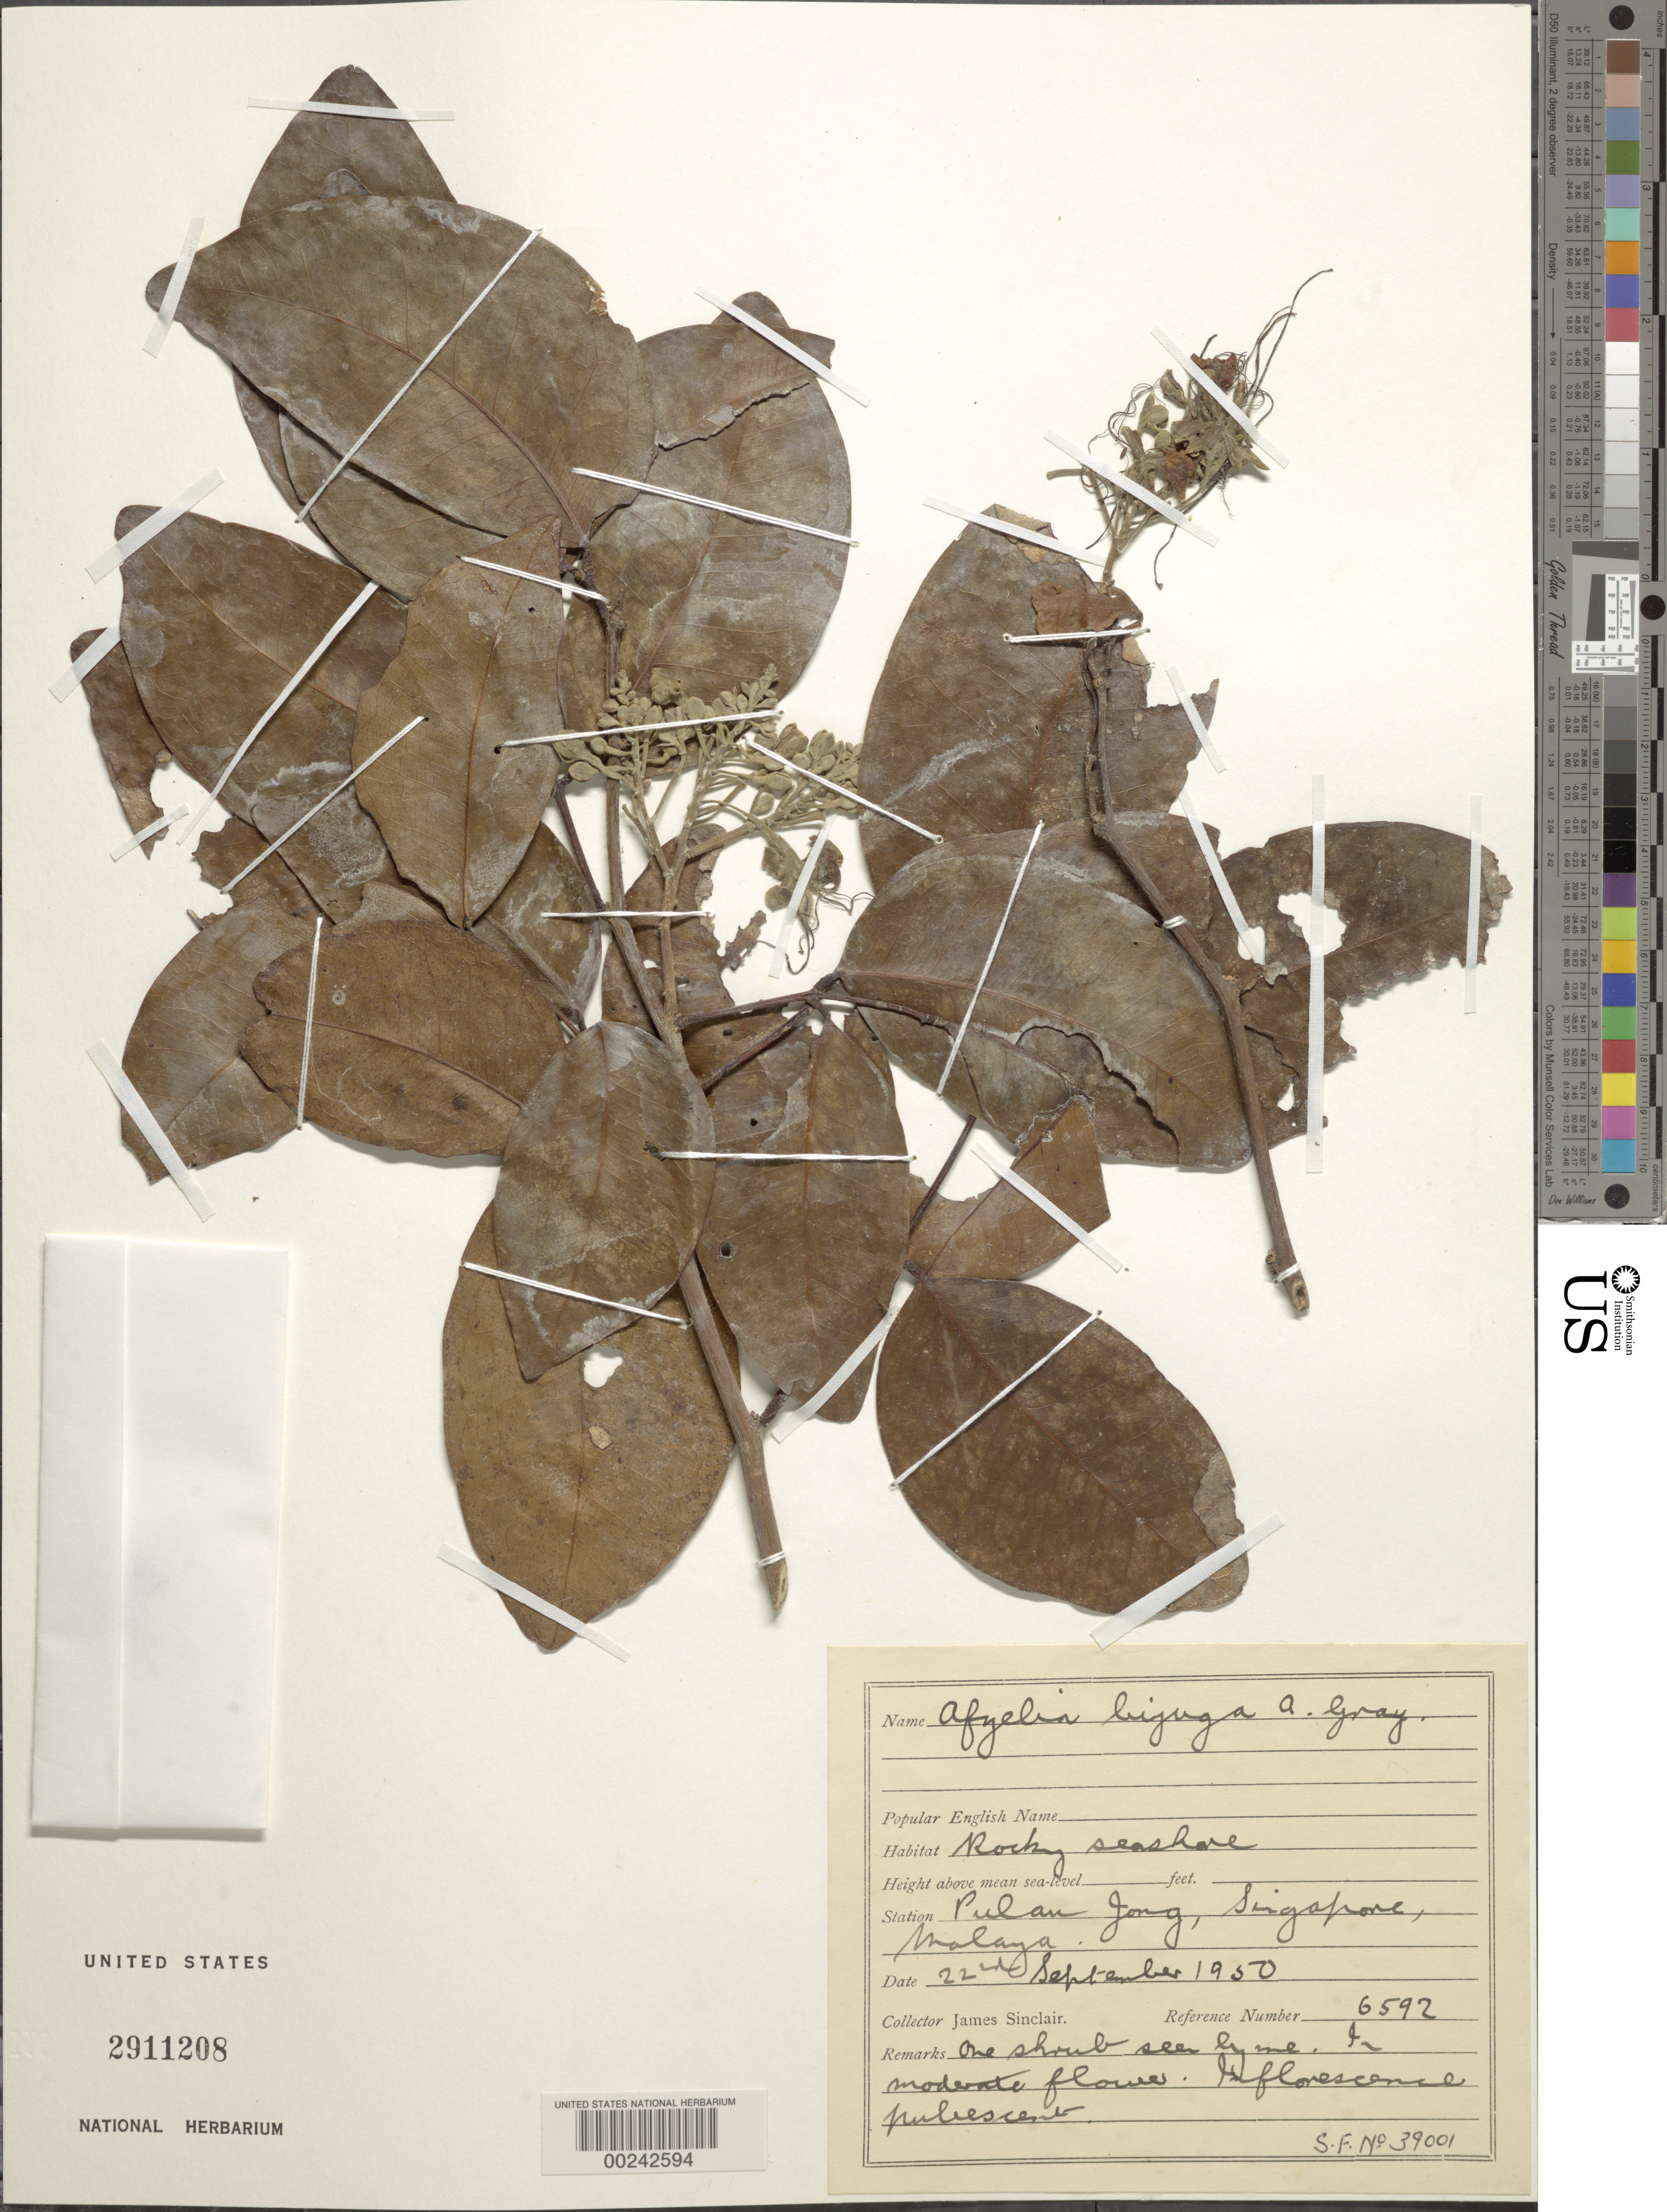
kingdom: Plantae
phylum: Tracheophyta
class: Magnoliopsida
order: Fabales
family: Fabaceae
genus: Afzelia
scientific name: Afzelia bijuga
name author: A. Gray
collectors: J. Sinclair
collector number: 6592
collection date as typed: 22 Sep 1950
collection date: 1950-09-22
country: Singapore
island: Pulau Jong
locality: Pulau jong [Malay Peninsula]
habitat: Rocky seashore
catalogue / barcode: US 2911208